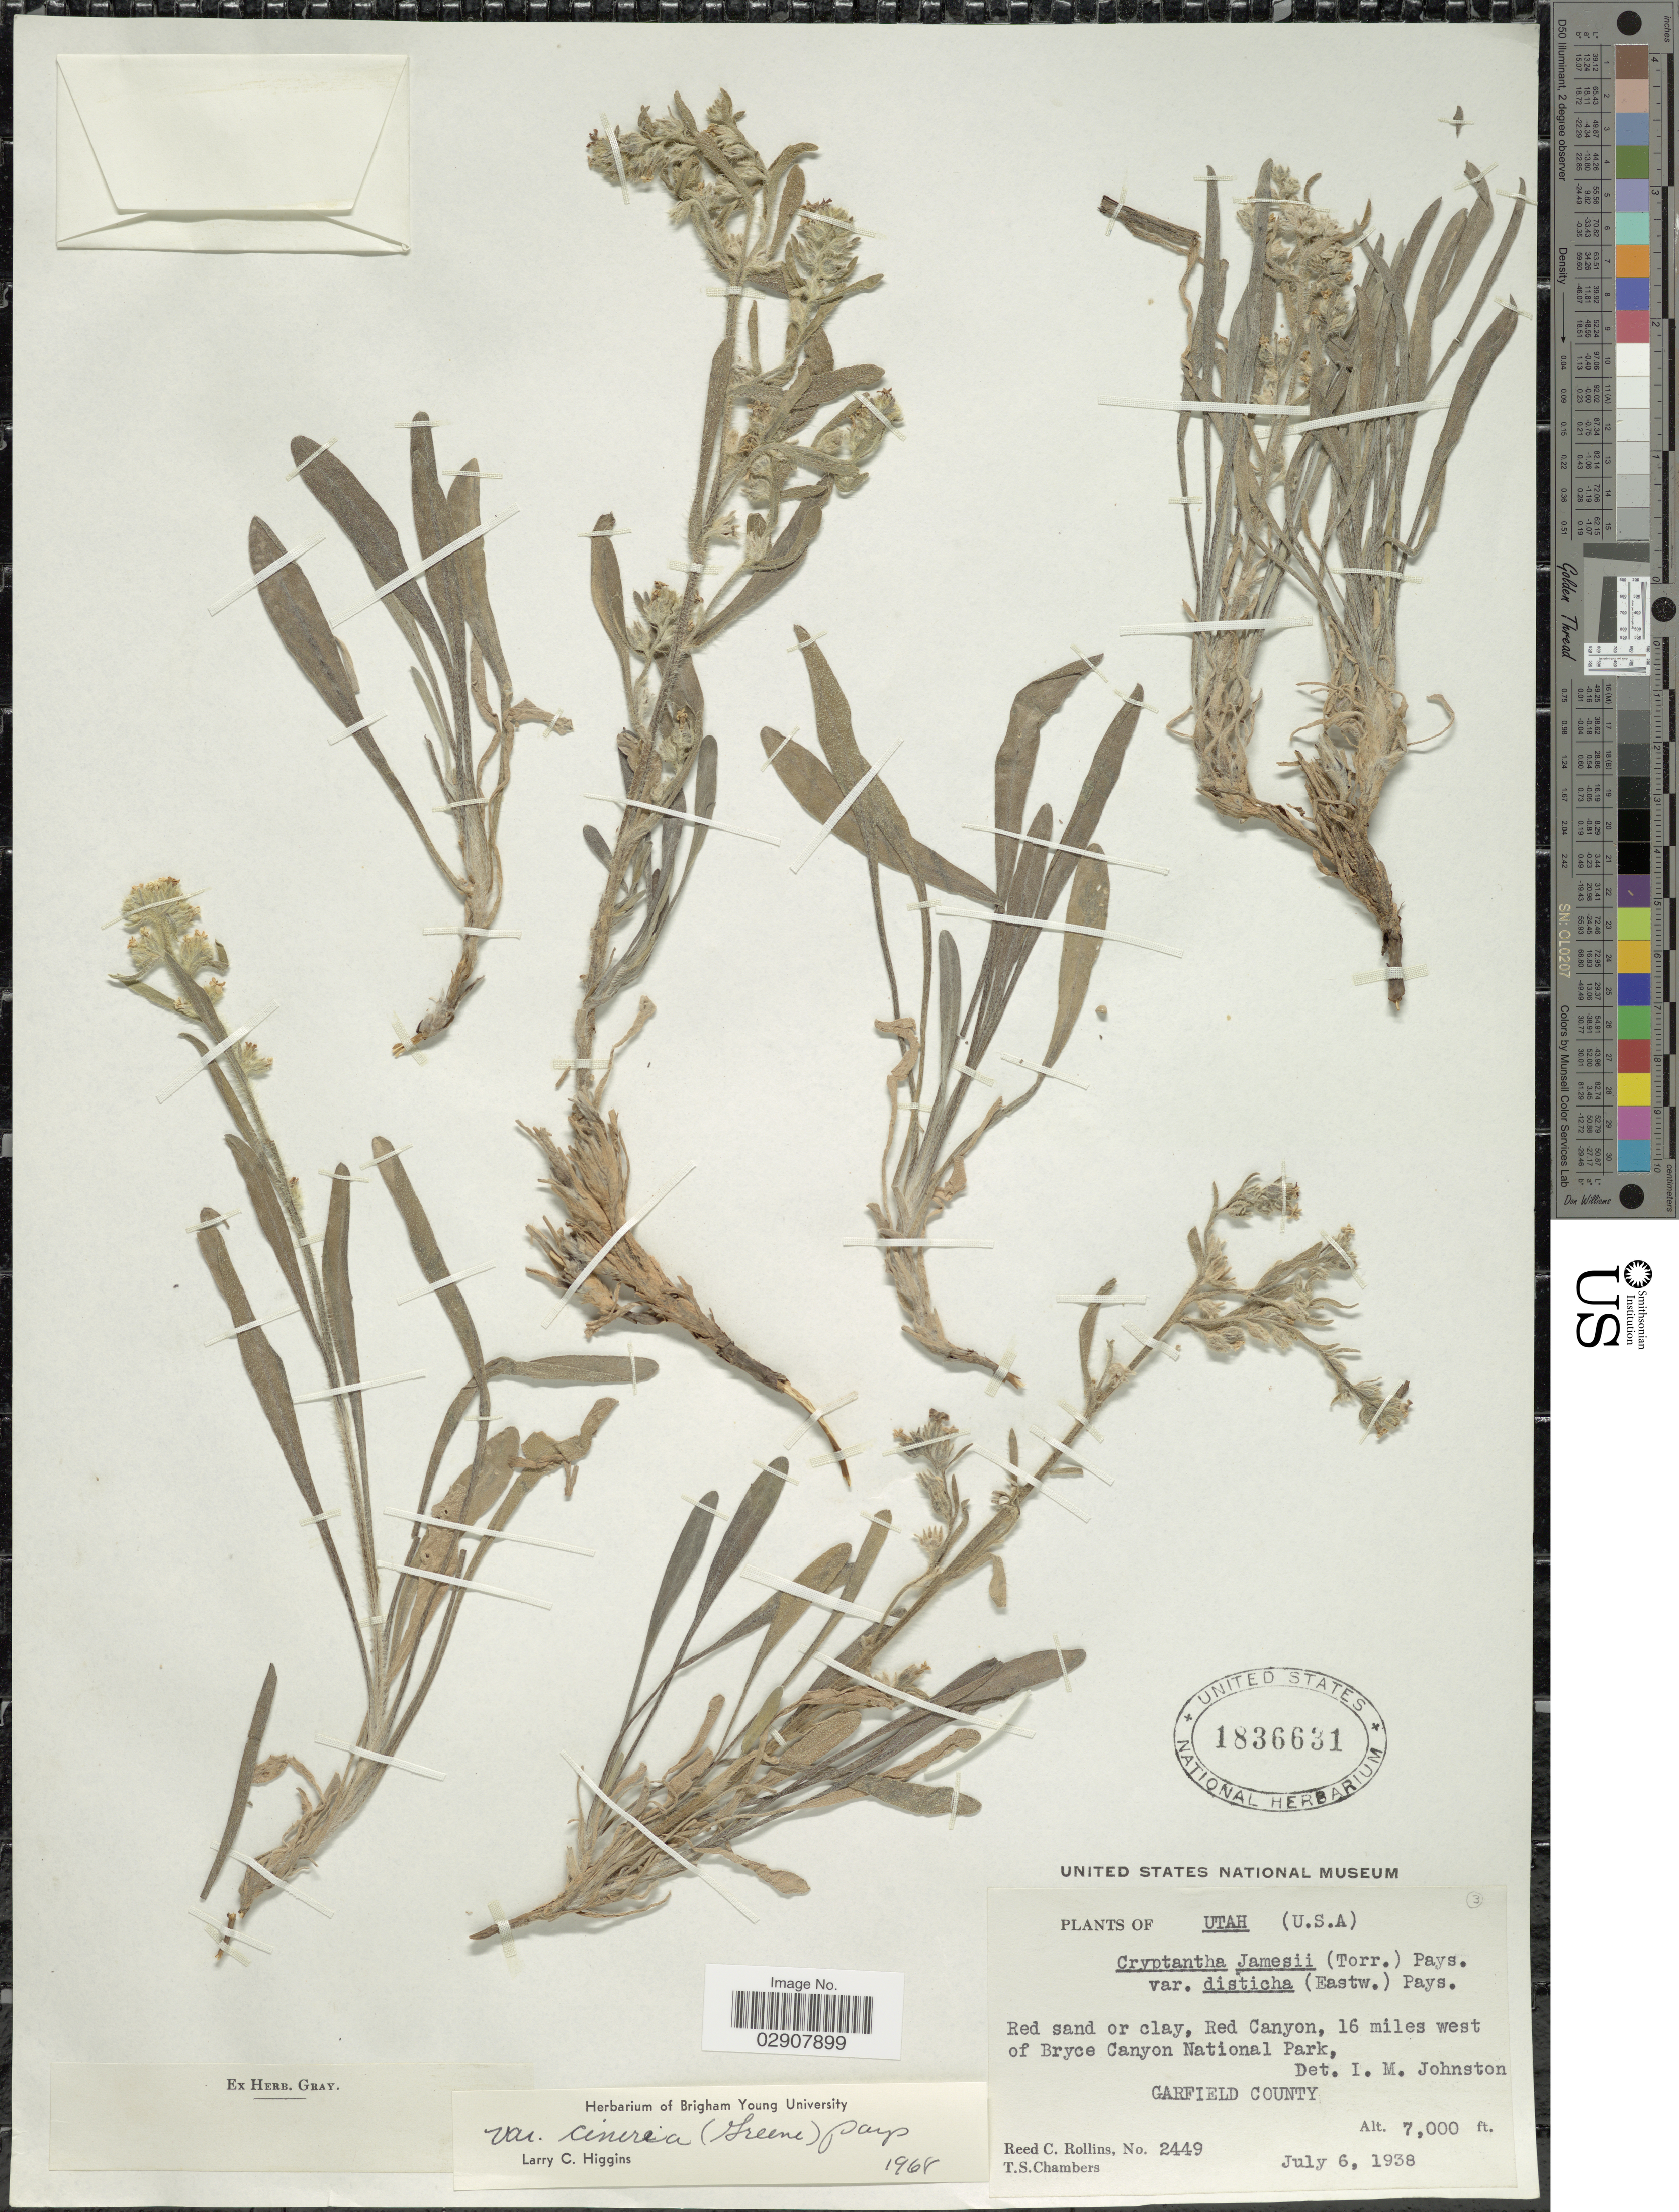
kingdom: Plantae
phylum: Tracheophyta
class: Magnoliopsida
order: Boraginales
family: Boraginaceae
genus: Cryptantha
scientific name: Cryptantha jamesii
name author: (Torr.) Payson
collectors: R. C. Rollins & T. Chambers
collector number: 2449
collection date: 1938-07-06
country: United States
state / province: Utah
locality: Red sand or clay, Red Canyon, 16 miles west of Bryce Canyon National Park. Garfield County. Utah (U.S.A.)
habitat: red sand or clay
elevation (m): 2134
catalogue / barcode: US 1836631